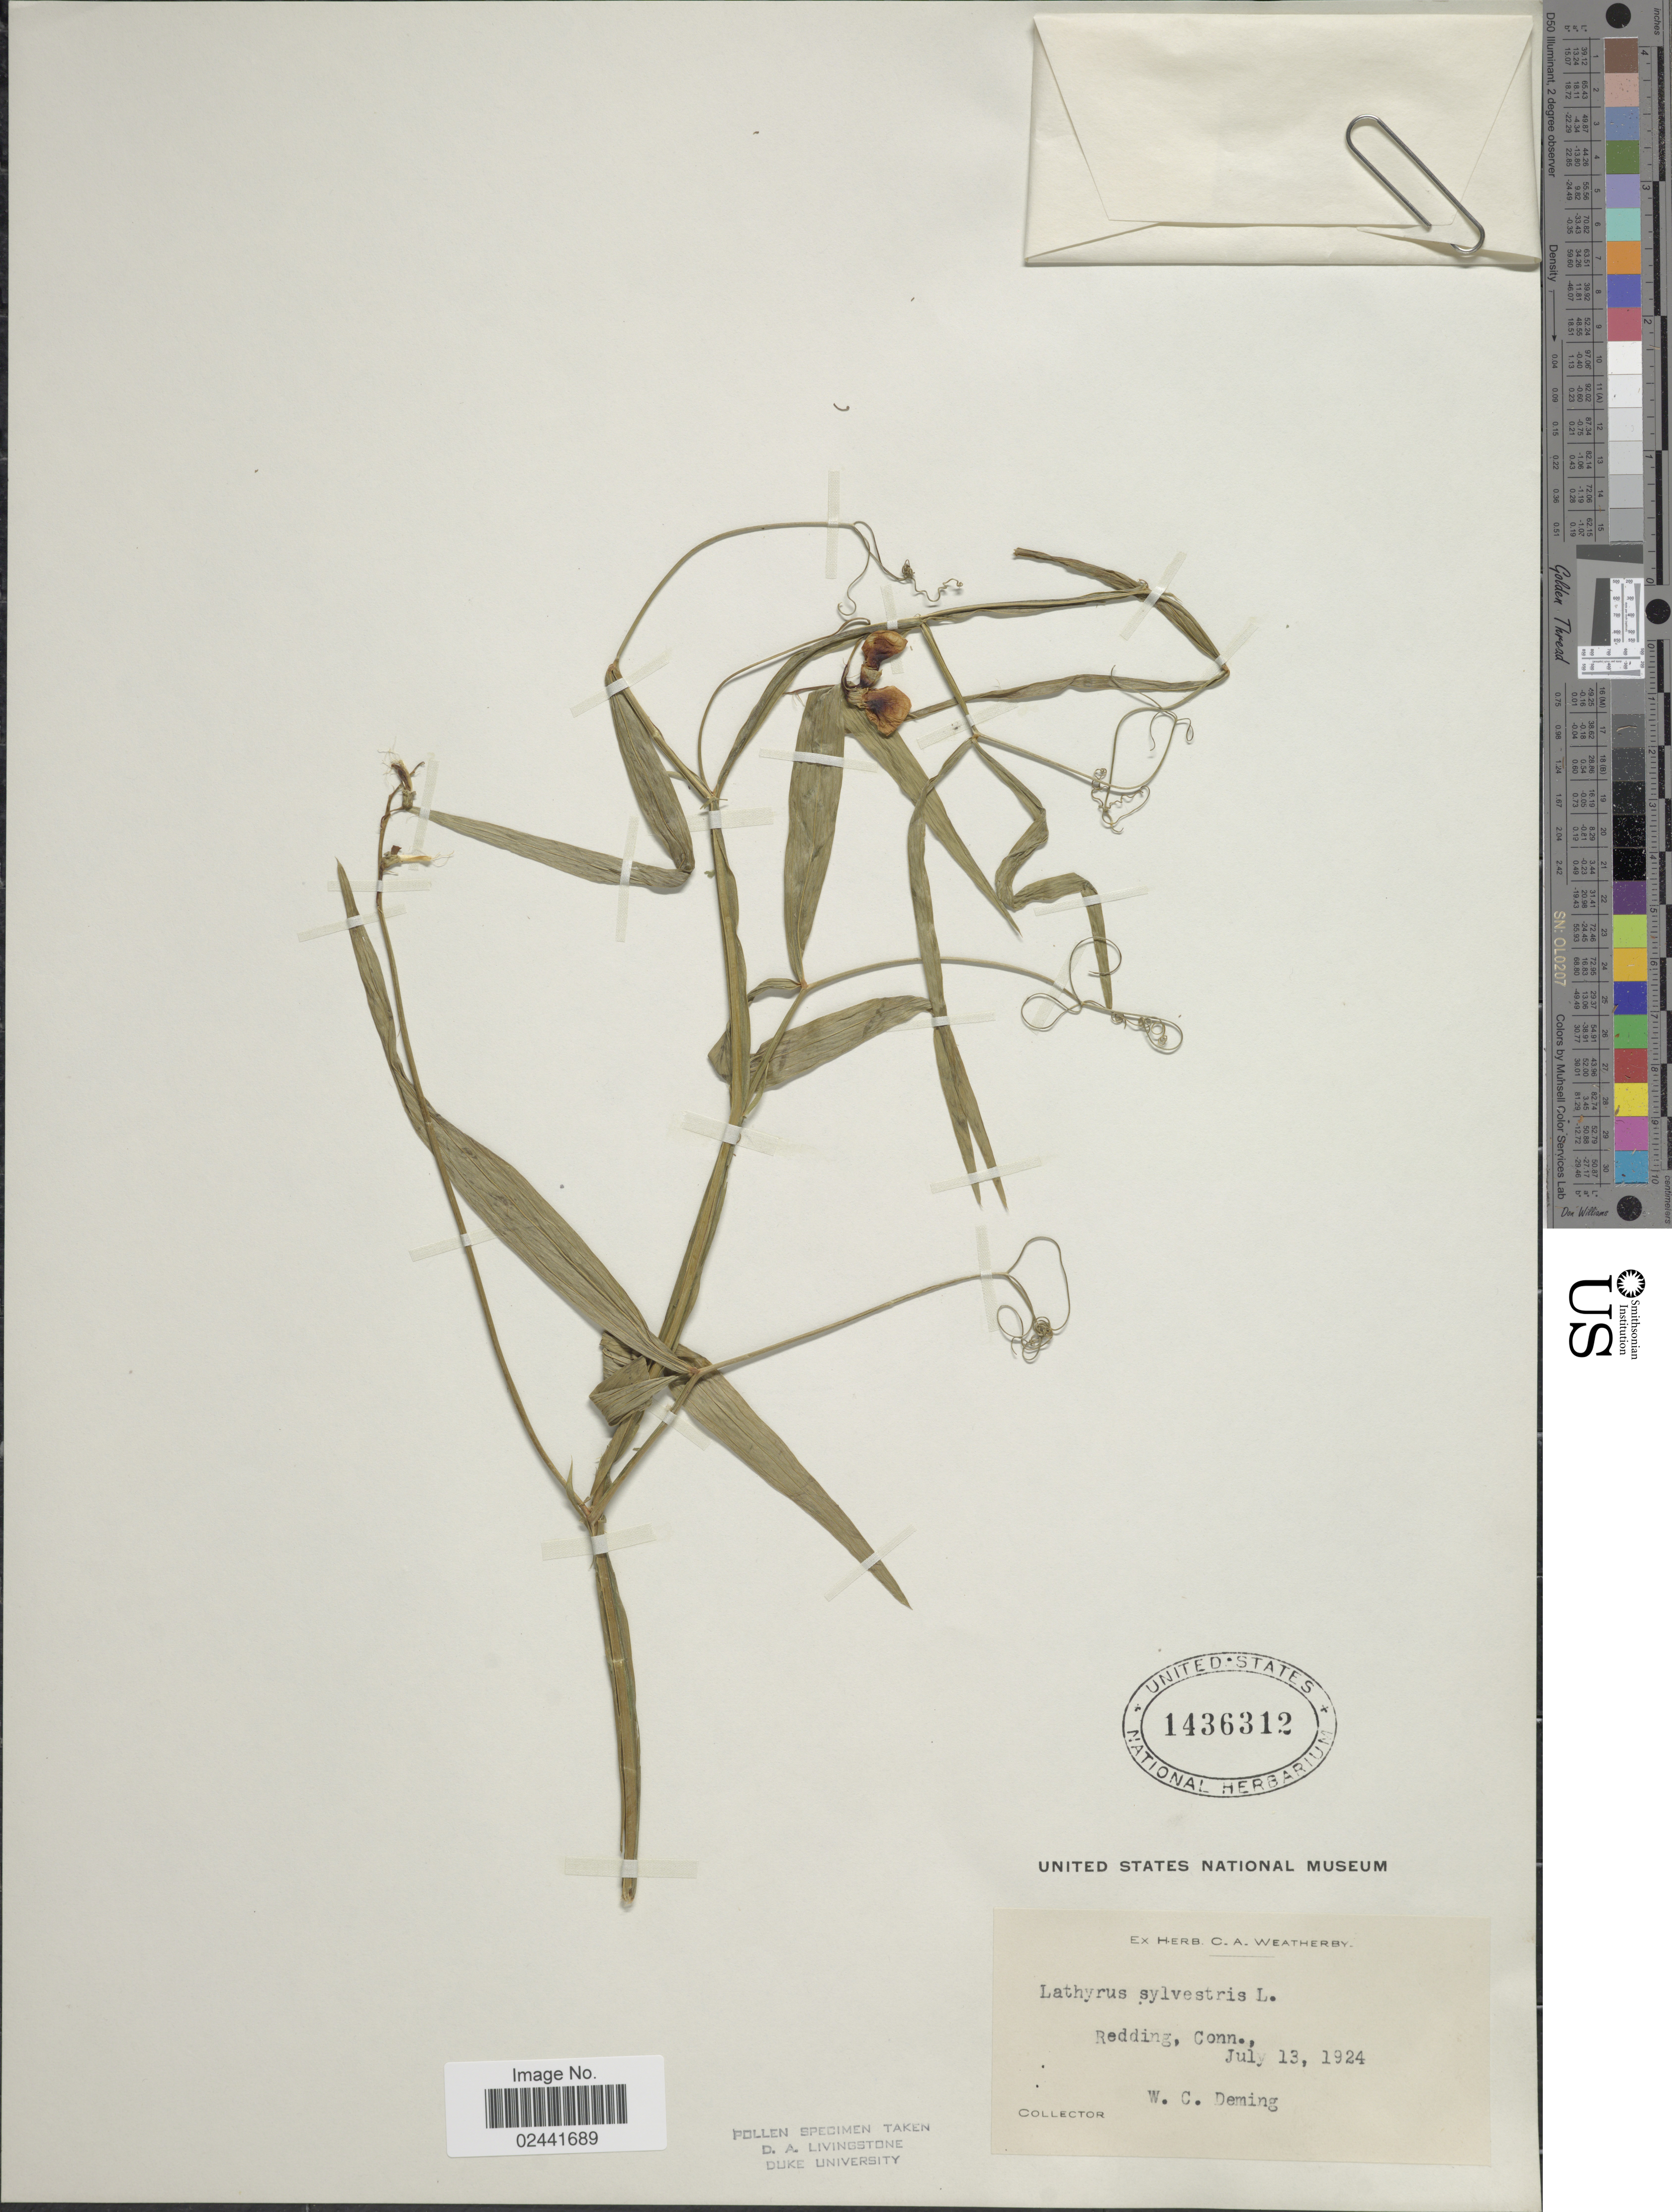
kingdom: Plantae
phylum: Tracheophyta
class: Magnoliopsida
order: Fabales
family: Fabaceae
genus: Lathyrus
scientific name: Lathyrus sylvestris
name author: L.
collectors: W. Deming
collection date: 1924-07-13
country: United States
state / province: Connecticut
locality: Redding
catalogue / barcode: US 1436312